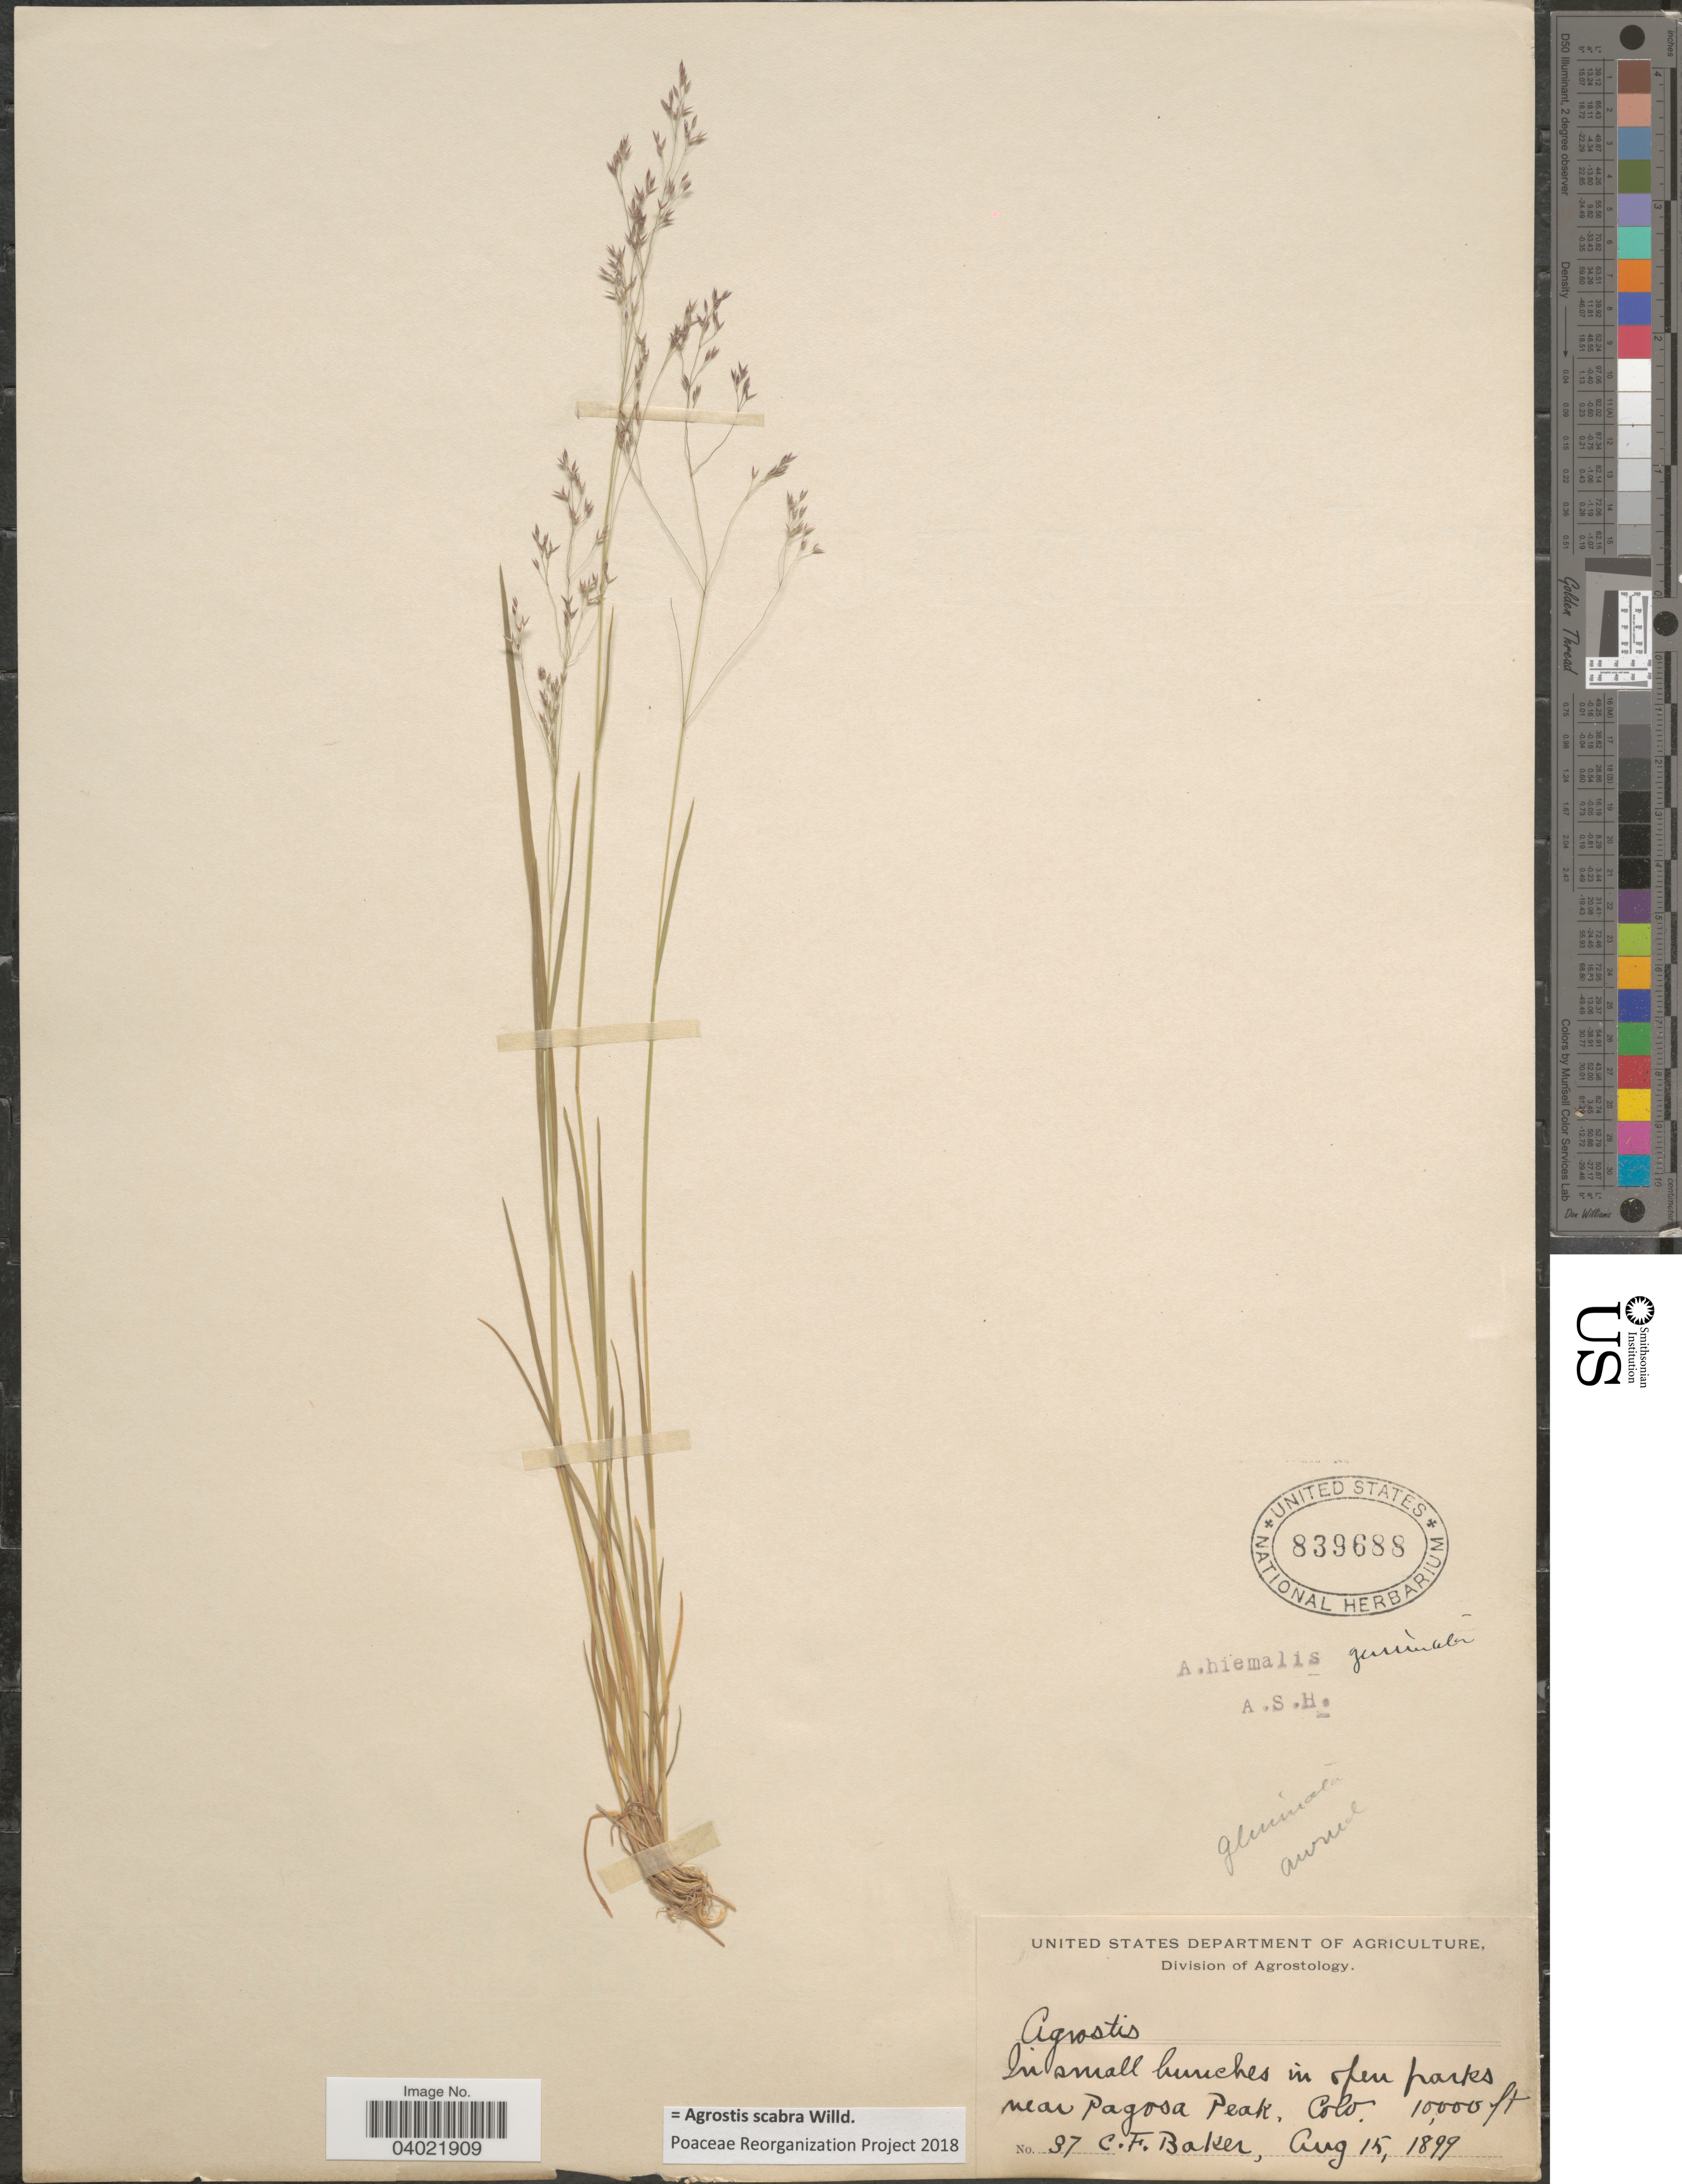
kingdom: Plantae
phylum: Tracheophyta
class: Liliopsida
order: Poales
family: Poaceae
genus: Agrostis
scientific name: Agrostis scabra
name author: Willd.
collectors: C. F. Baker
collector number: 37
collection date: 1899-08-15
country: United States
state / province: Colorado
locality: Near Pagosa Peak.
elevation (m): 3048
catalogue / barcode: US 839688